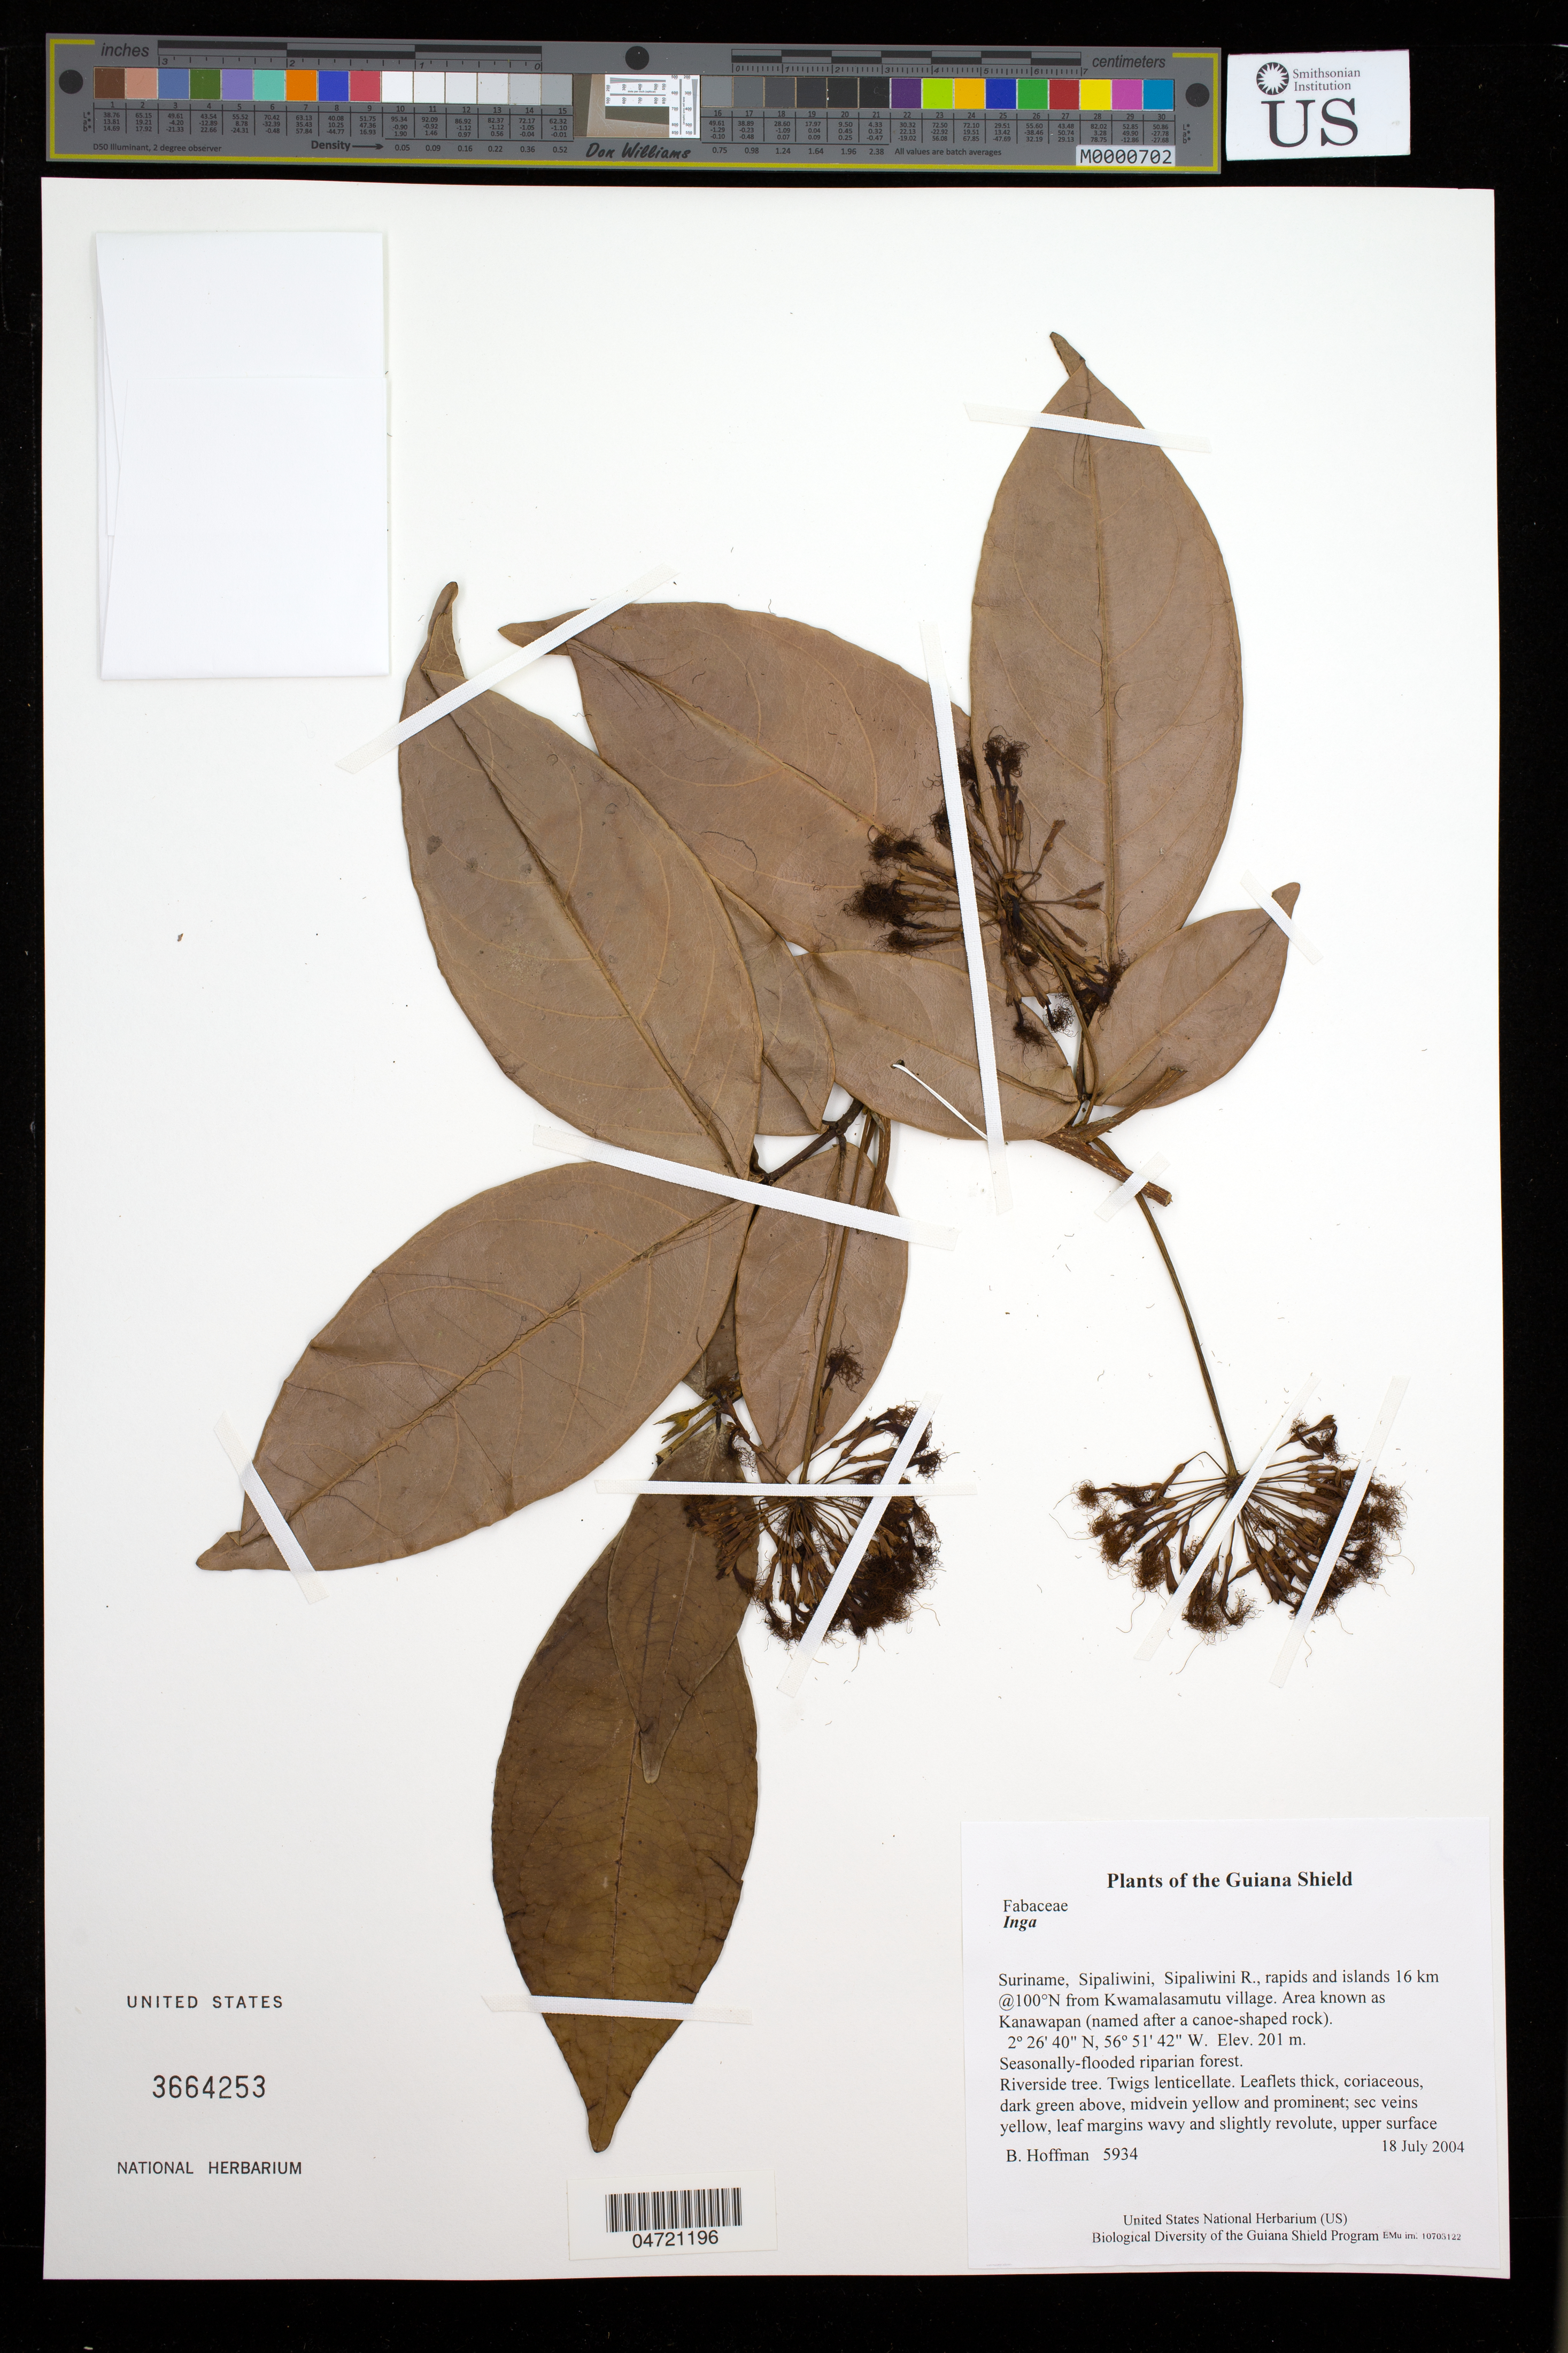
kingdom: Plantae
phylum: Tracheophyta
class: Magnoliopsida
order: Fabales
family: Fabaceae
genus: Inga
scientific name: Inga sp.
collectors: B. Hoffman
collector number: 5934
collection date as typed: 18 July 2004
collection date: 2004-07-18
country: Suriname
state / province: Sipaliwini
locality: Sipaliwini R., rapids and islands 16 km @100°N from Kwamalasamutu village. Area known as Kanawapan (named after a canoe-shaped rock)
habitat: Seasonally-flooded riparian forest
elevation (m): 201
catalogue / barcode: US 3664253